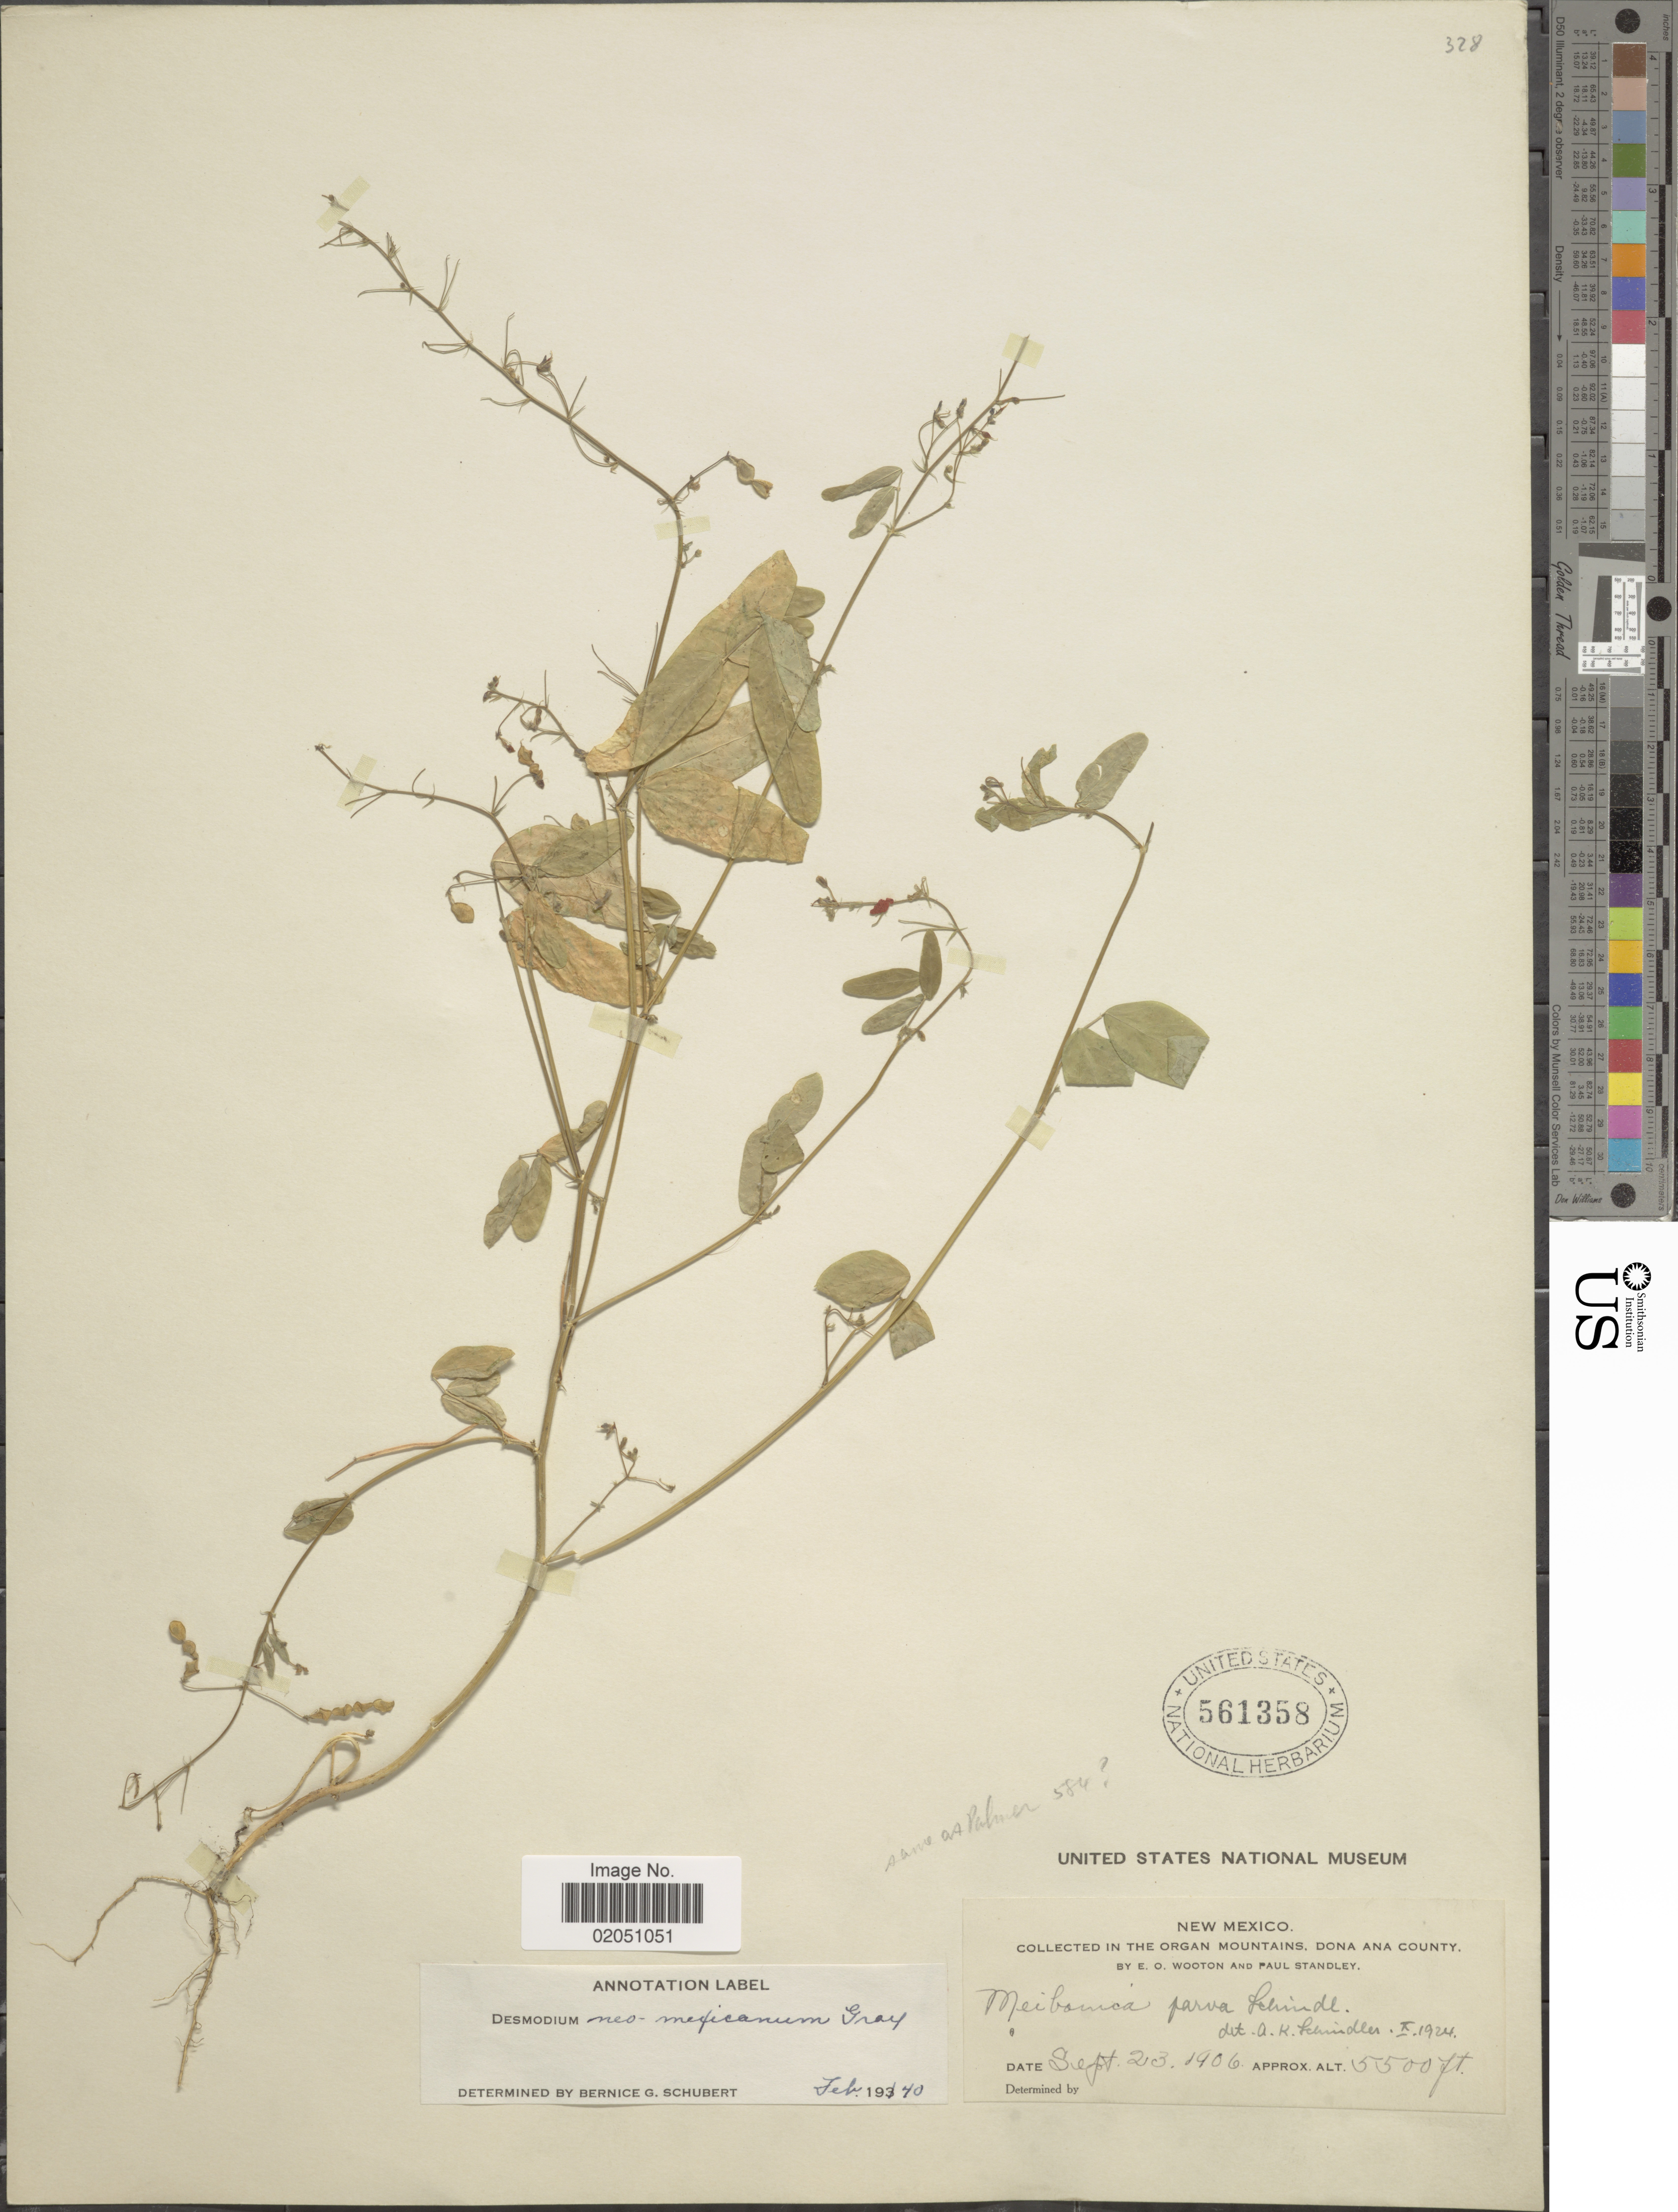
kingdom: Plantae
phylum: Tracheophyta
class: Magnoliopsida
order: Fabales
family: Fabaceae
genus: Desmodium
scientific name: Desmodium neomexicanum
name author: A. Gray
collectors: E. O. Wooton & P. C. Standley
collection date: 1906-09-23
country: United States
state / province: New Mexico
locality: In the Organ Mountains, Dona Ana County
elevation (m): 1676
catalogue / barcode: US 561358